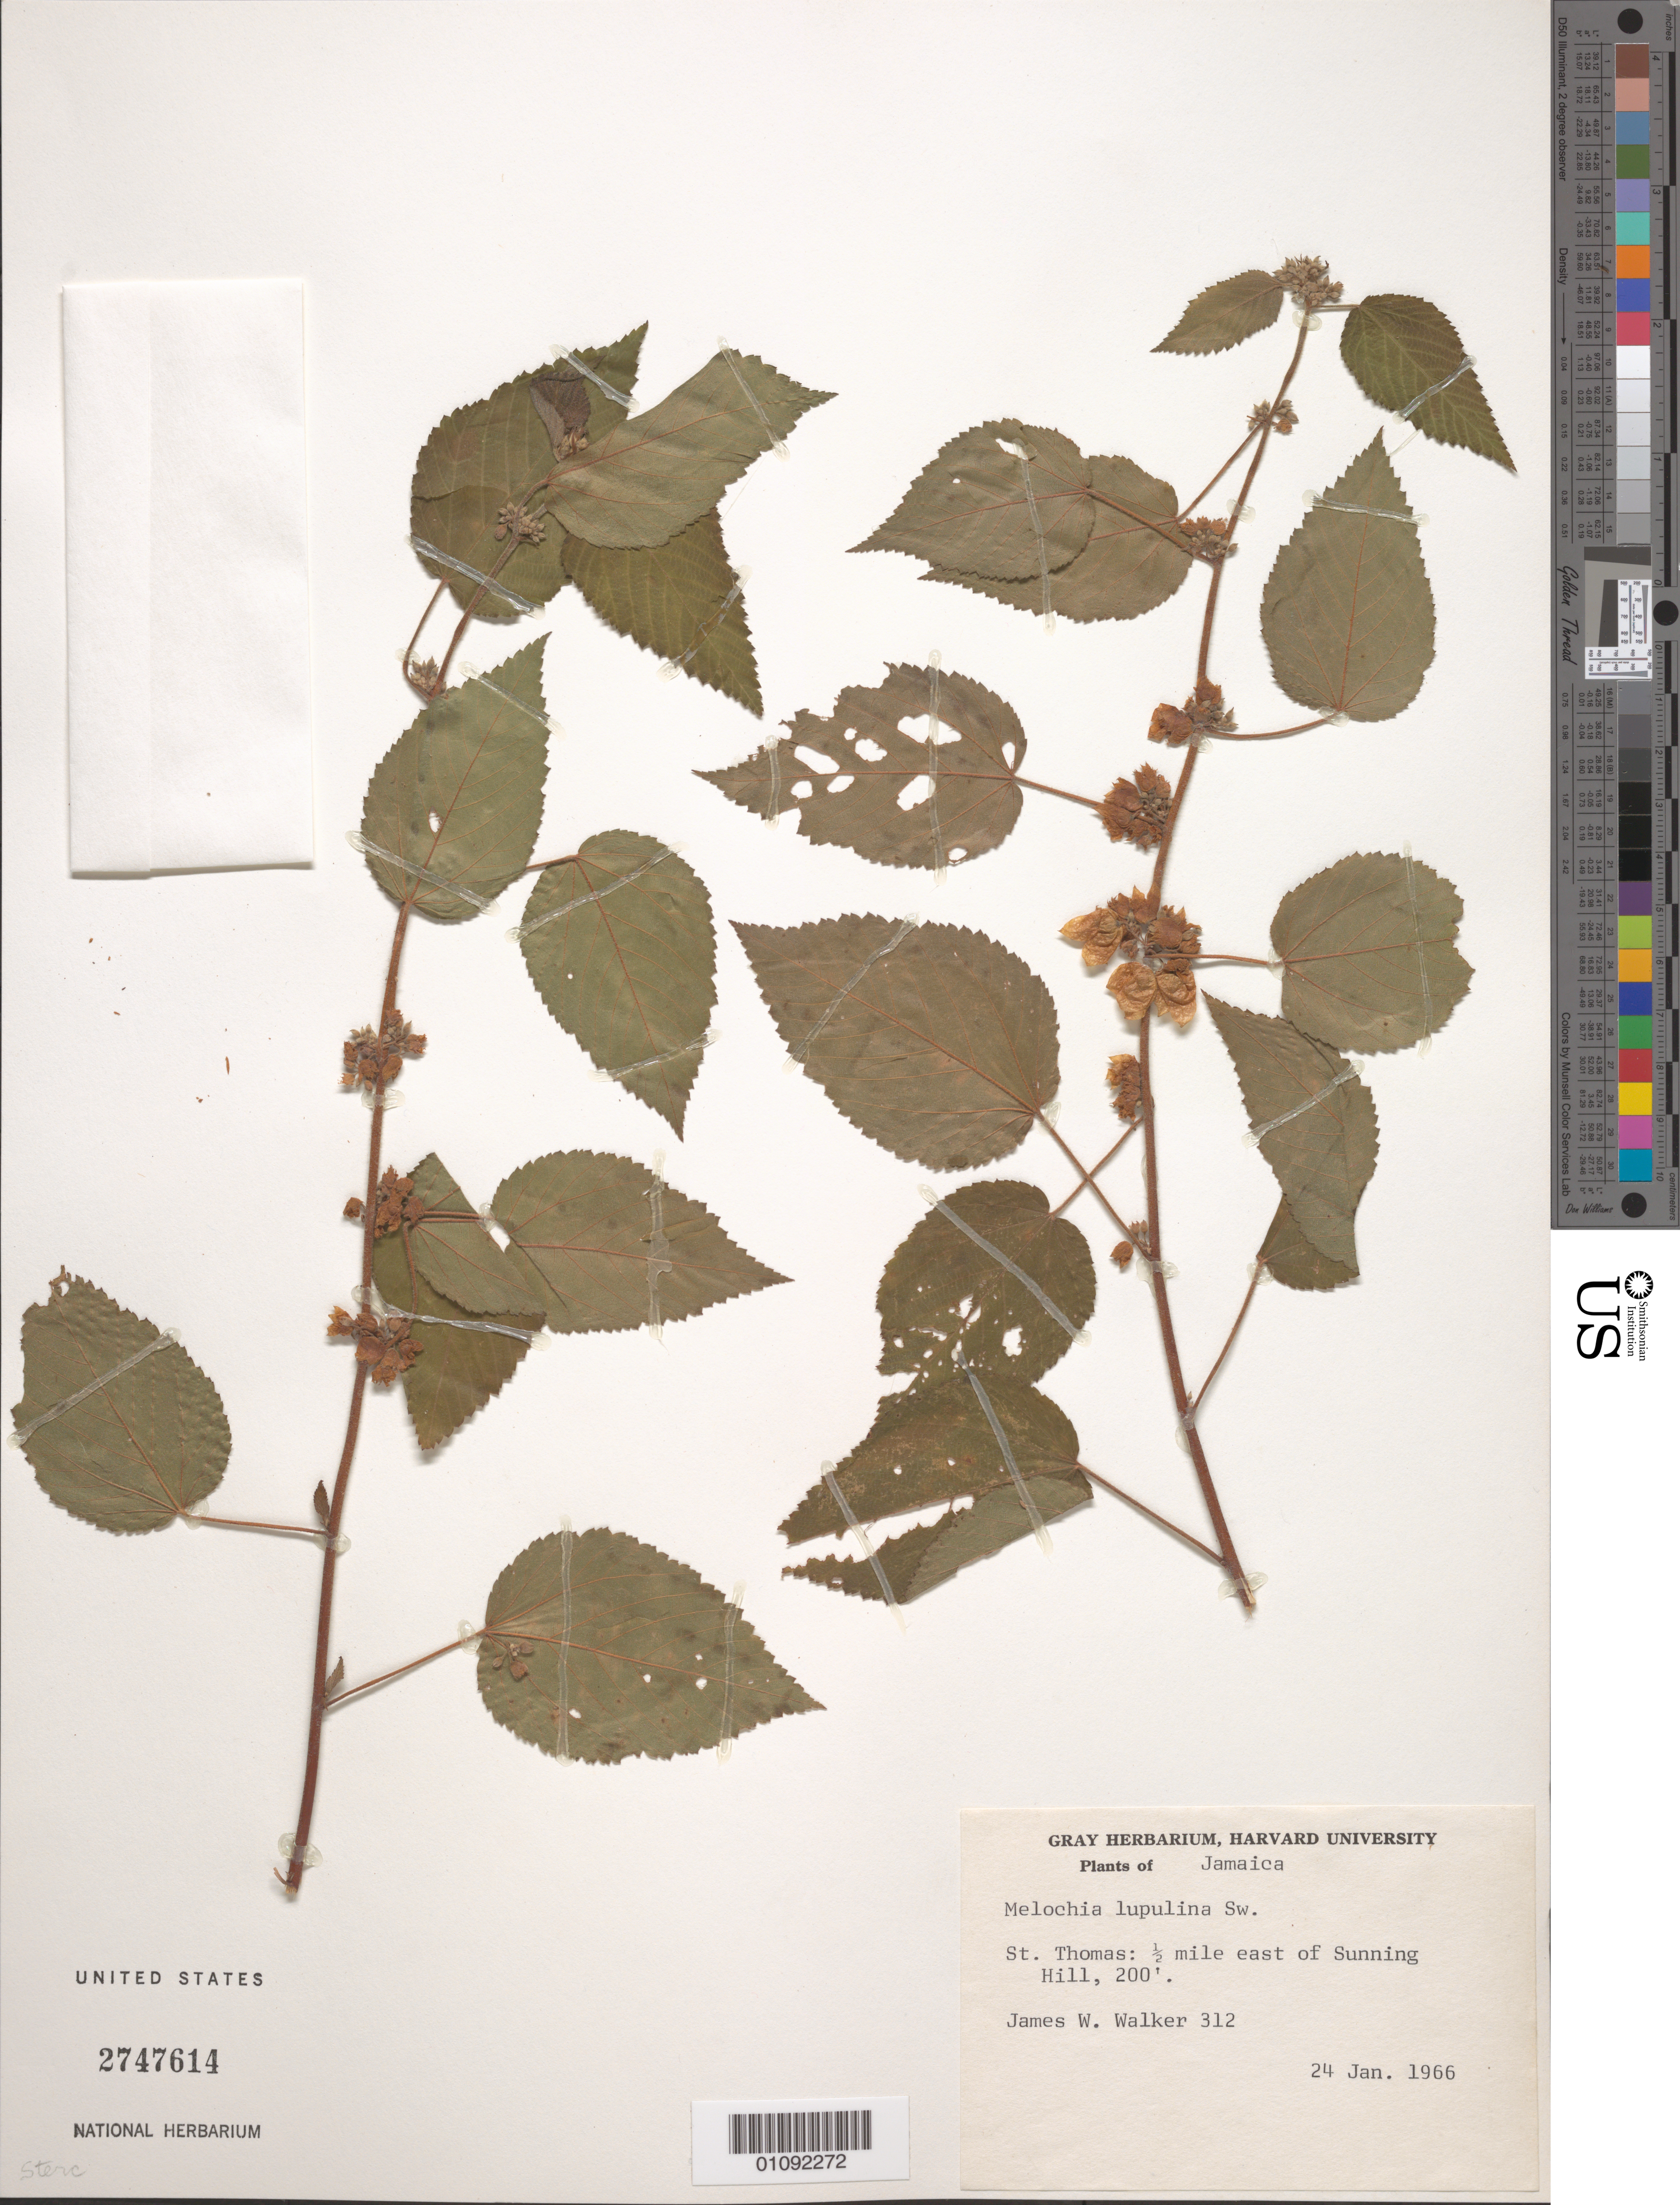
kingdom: Plantae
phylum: Tracheophyta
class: Magnoliopsida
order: Malvales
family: Malvaceae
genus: Melochia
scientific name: Melochia lupulina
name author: Sw.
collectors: J. W. Walker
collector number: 312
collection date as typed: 24 Jan 1966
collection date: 1966-01-24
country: Jamaica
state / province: Saint Thomas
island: Jamaica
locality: St. Thomas: 1/2 mile E of Sunning Hill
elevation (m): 61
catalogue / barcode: US 2747614